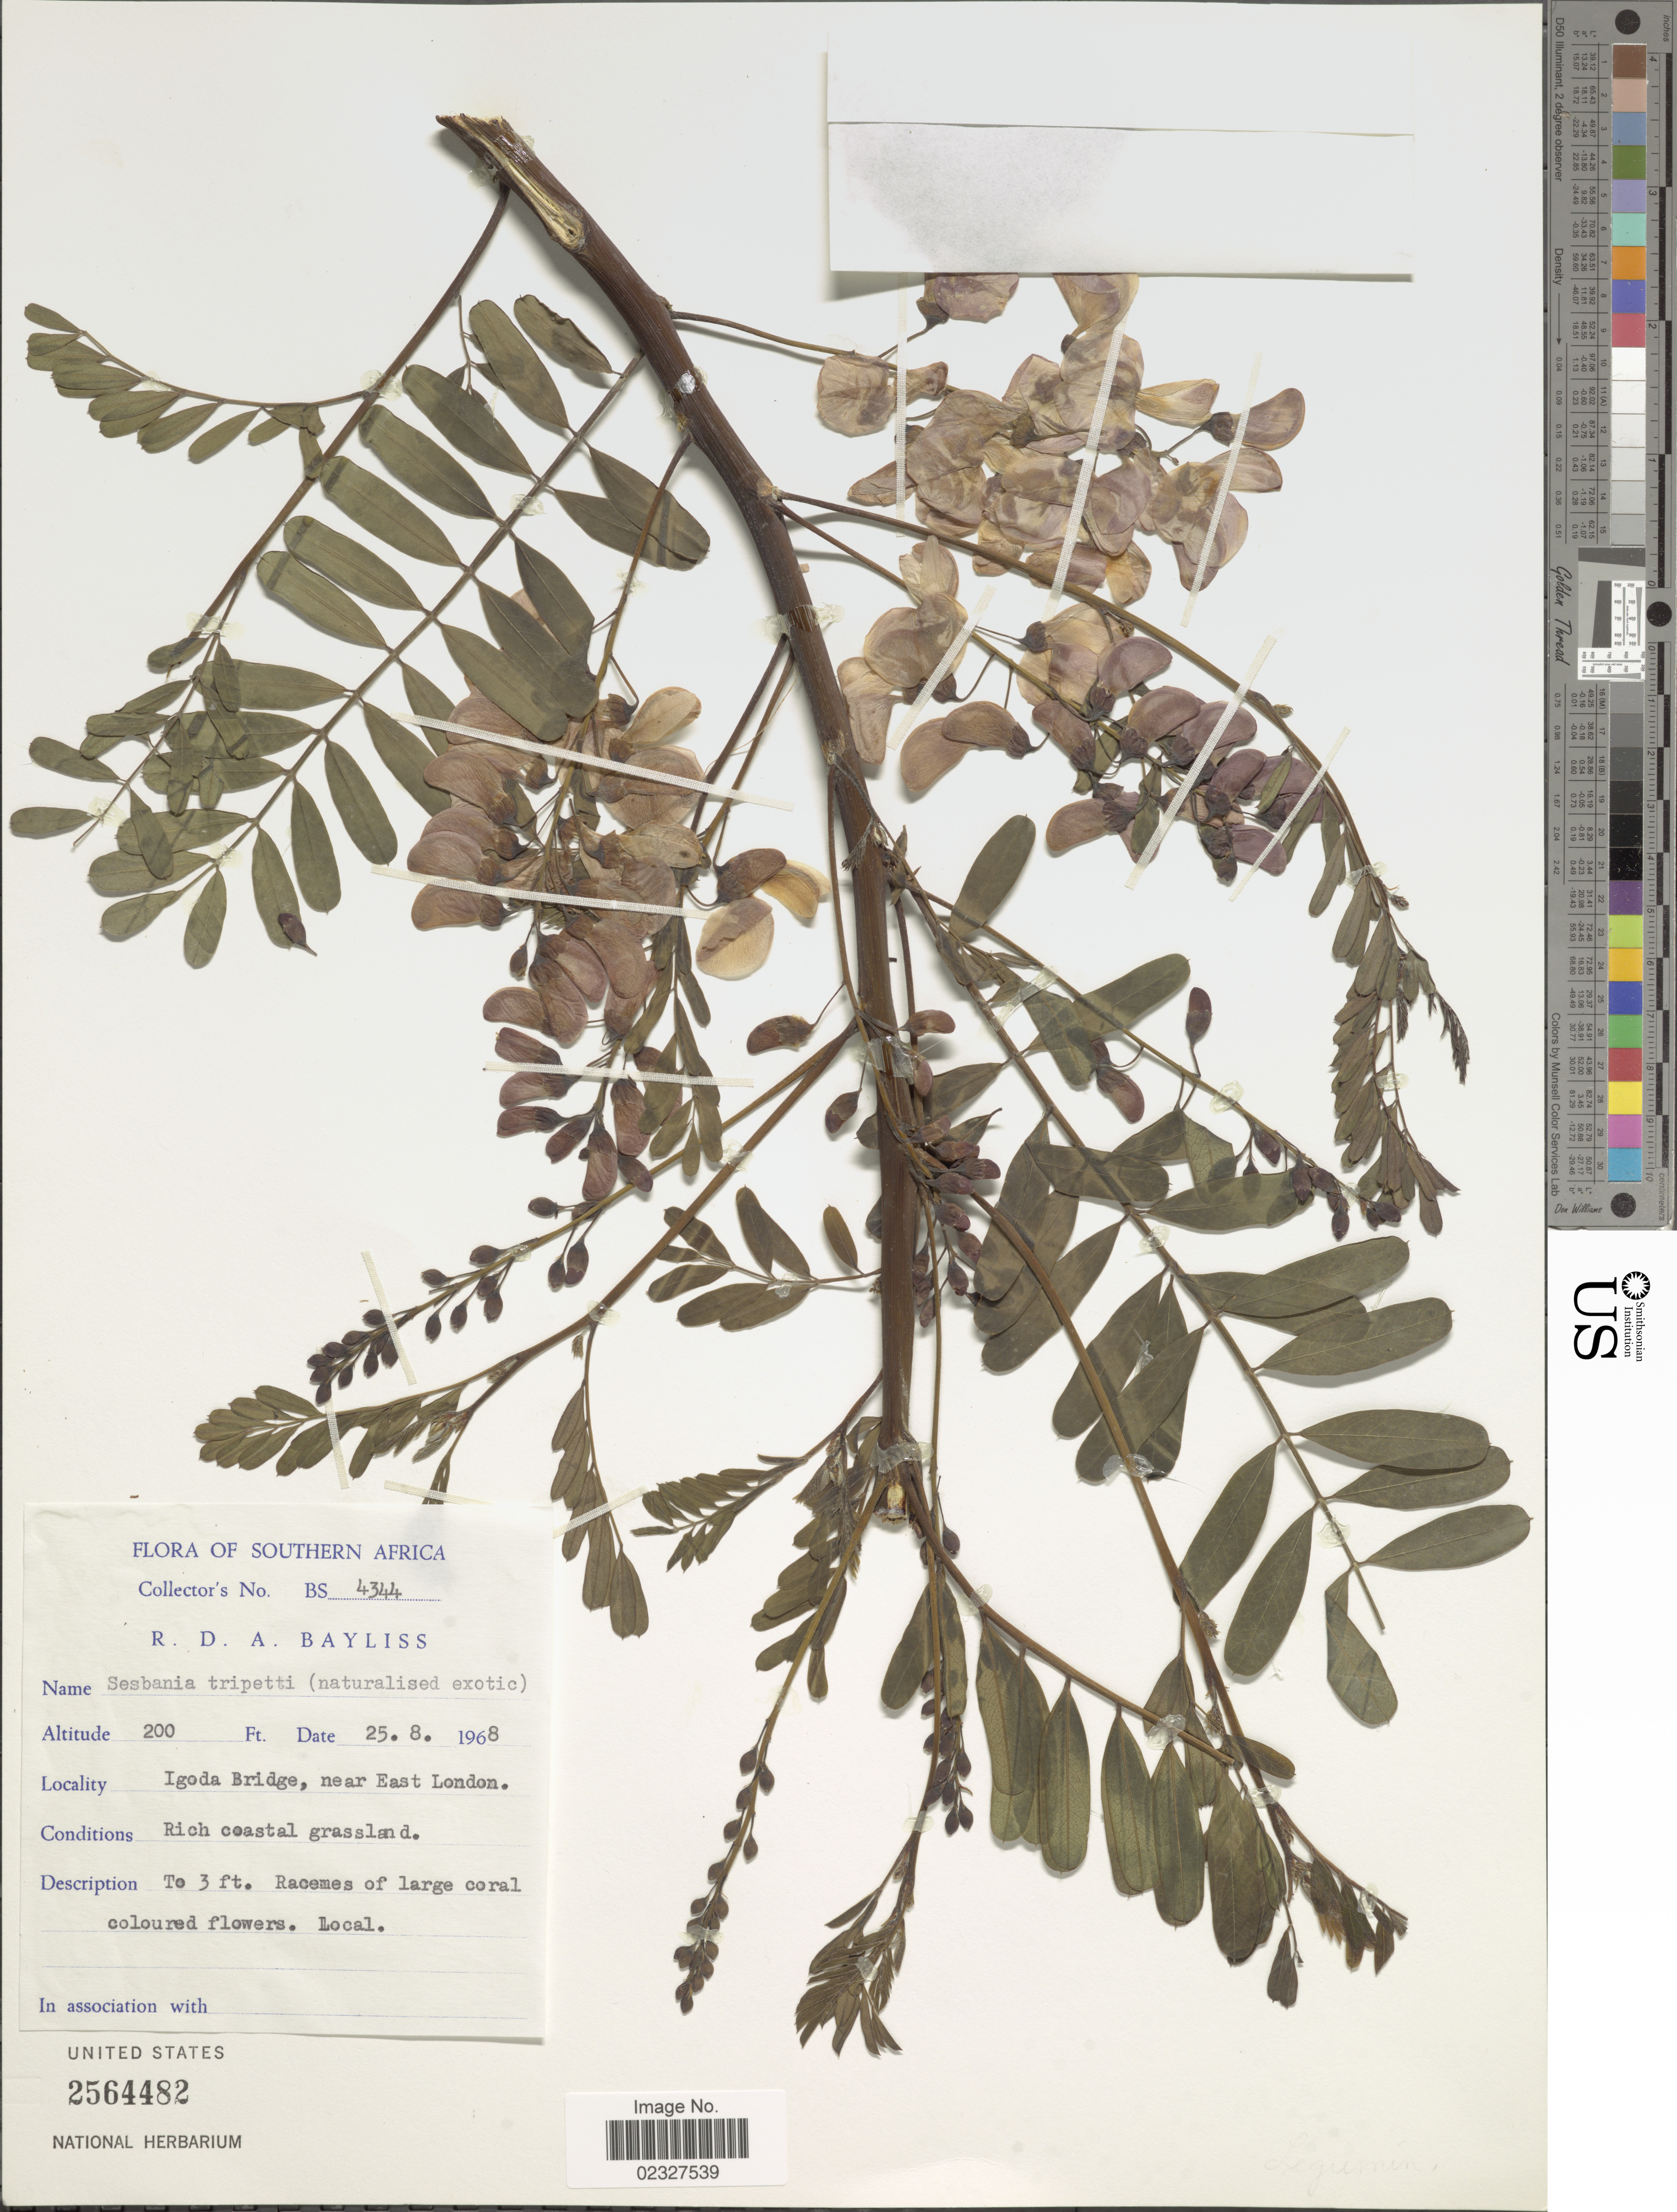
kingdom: Plantae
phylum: Tracheophyta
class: Magnoliopsida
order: Fabales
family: Fabaceae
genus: Sesbania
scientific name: Sesbania tripetii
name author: Hort ex F.T. Hubb.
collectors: R. Bayliss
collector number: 4344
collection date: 1968-08-25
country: South Africa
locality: Igoda Bridge, near East London, rich coastal grassland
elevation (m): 61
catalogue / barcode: US 2564482